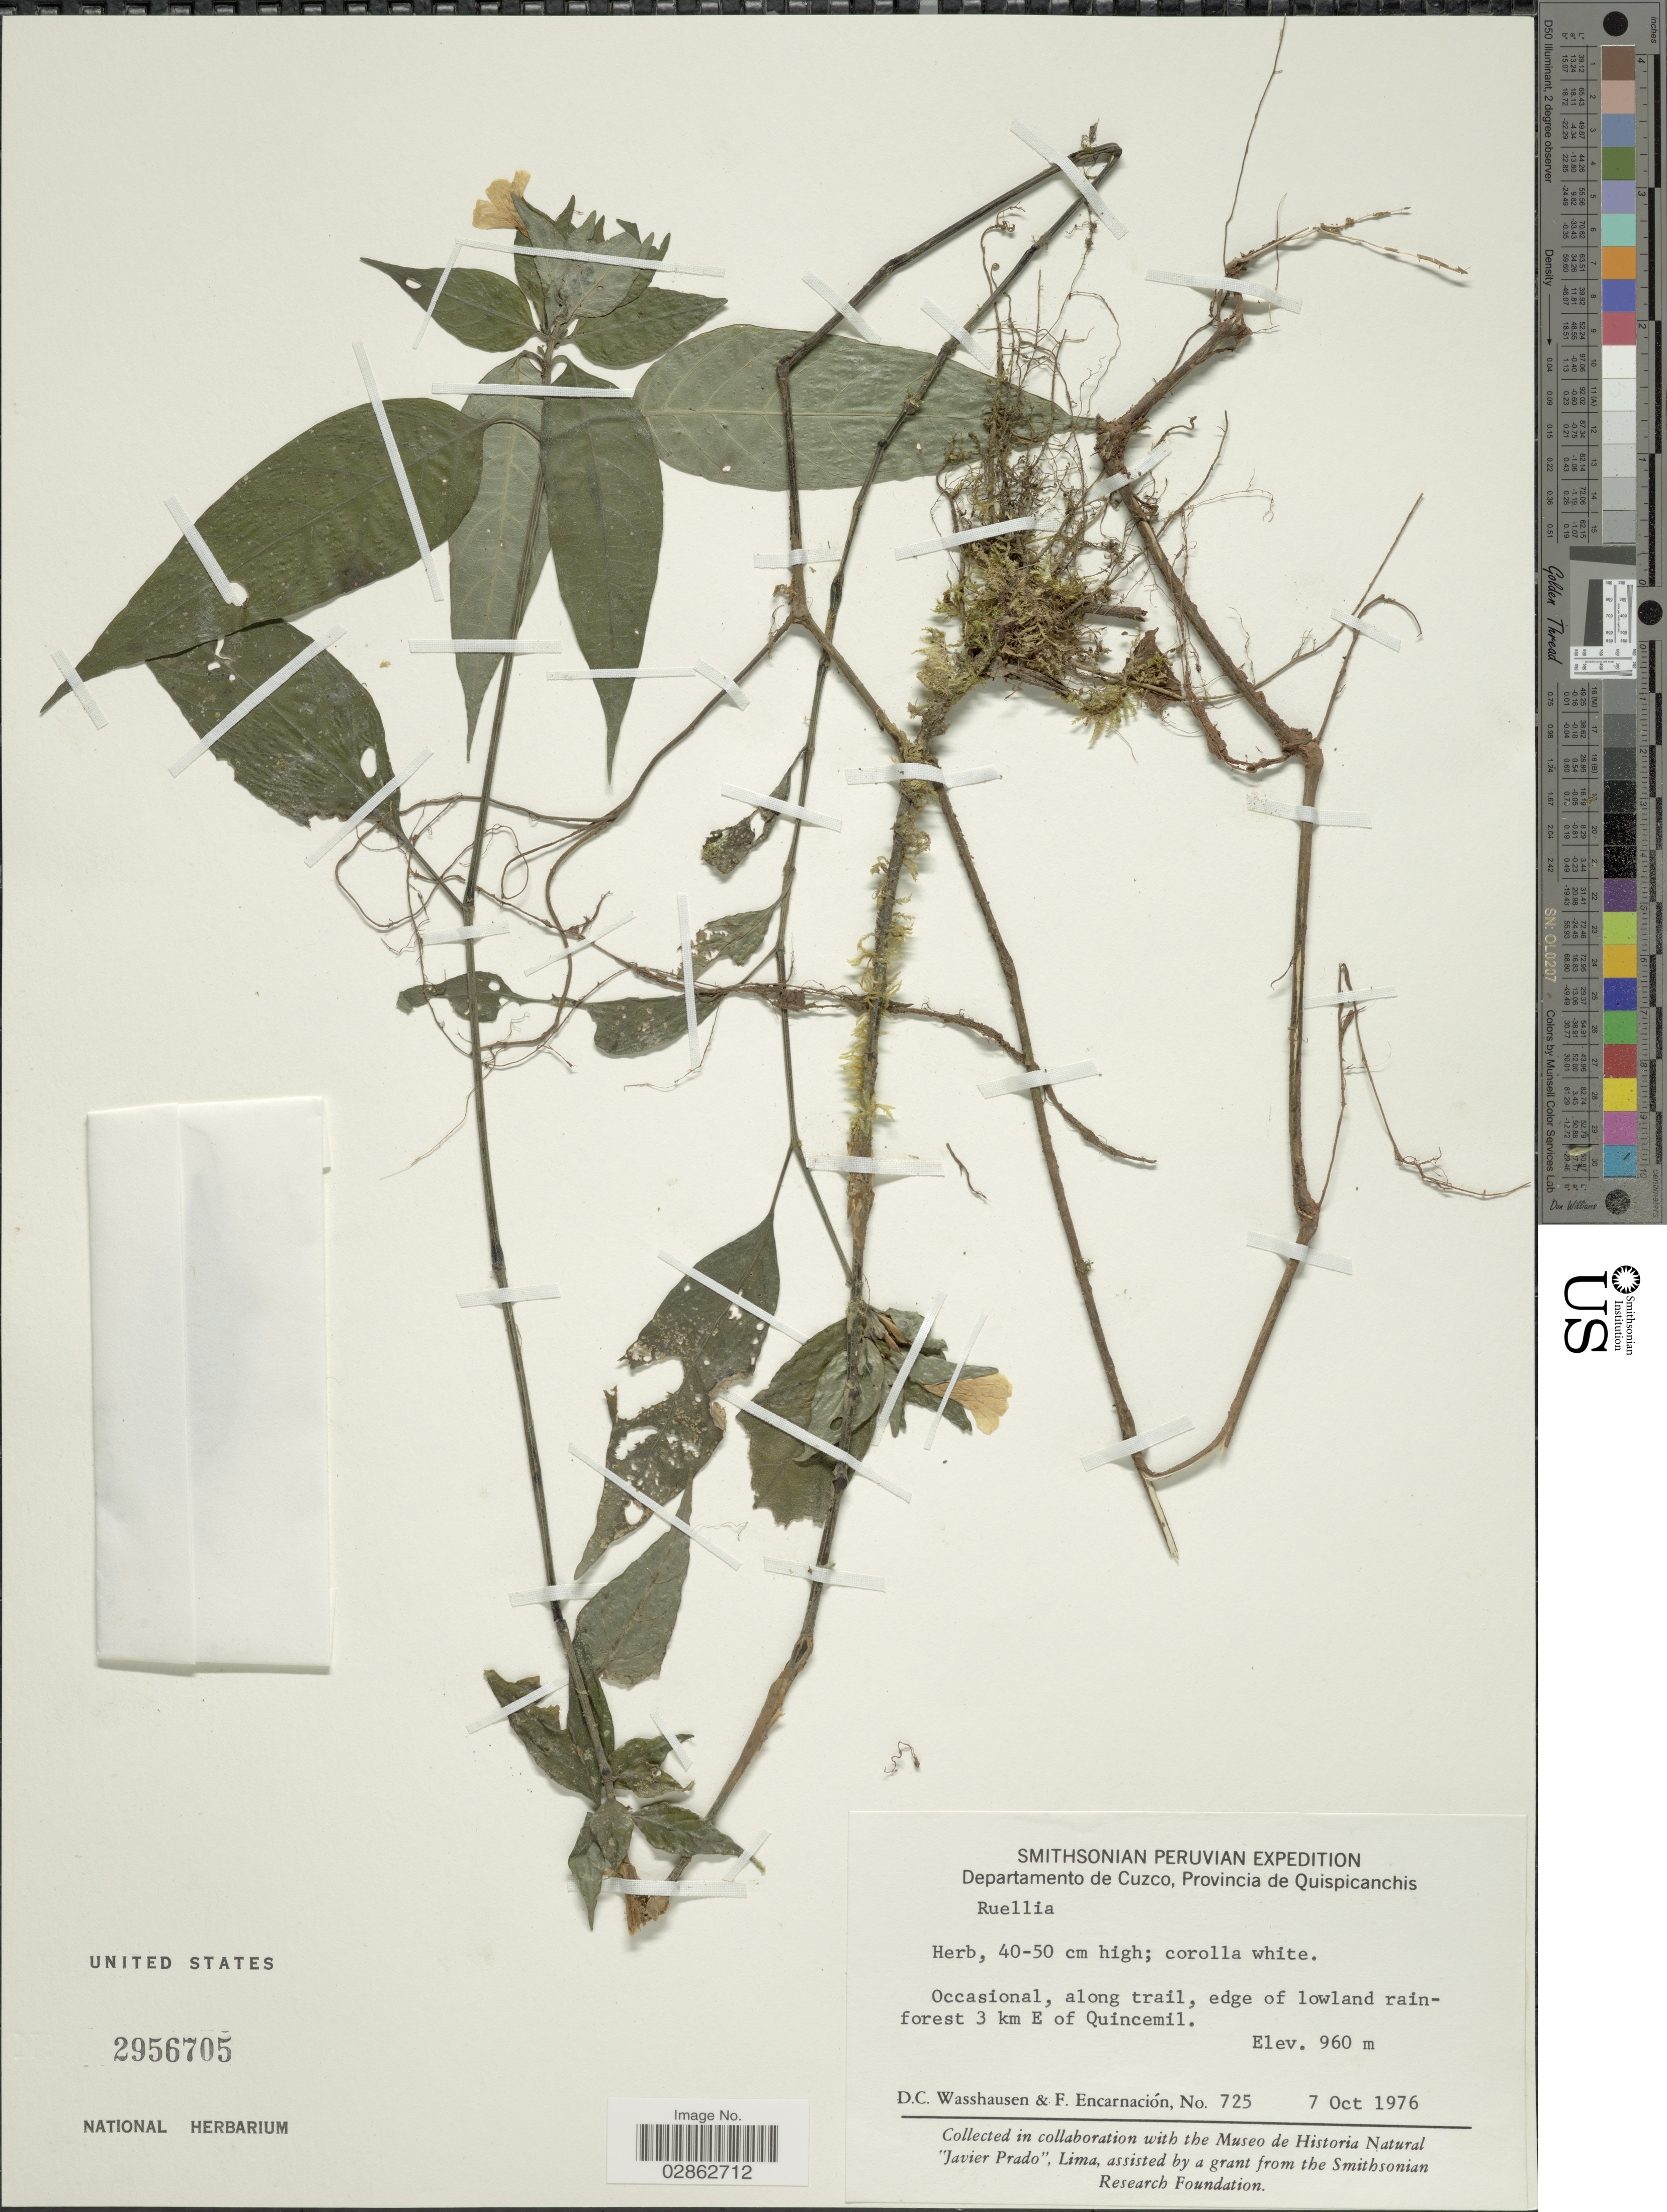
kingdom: Plantae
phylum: Tracheophyta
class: Magnoliopsida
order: Lamiales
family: Acanthaceae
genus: Ruellia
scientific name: Ruellia sp.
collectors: D. C. Wasshausen & F. Encarnación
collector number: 725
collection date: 1976-10-07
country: Peru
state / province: Cusco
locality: Departamento de Cuzco, Provincia de Quispicanchis. 3 km E of Quincemil.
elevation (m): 960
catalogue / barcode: US 2956705